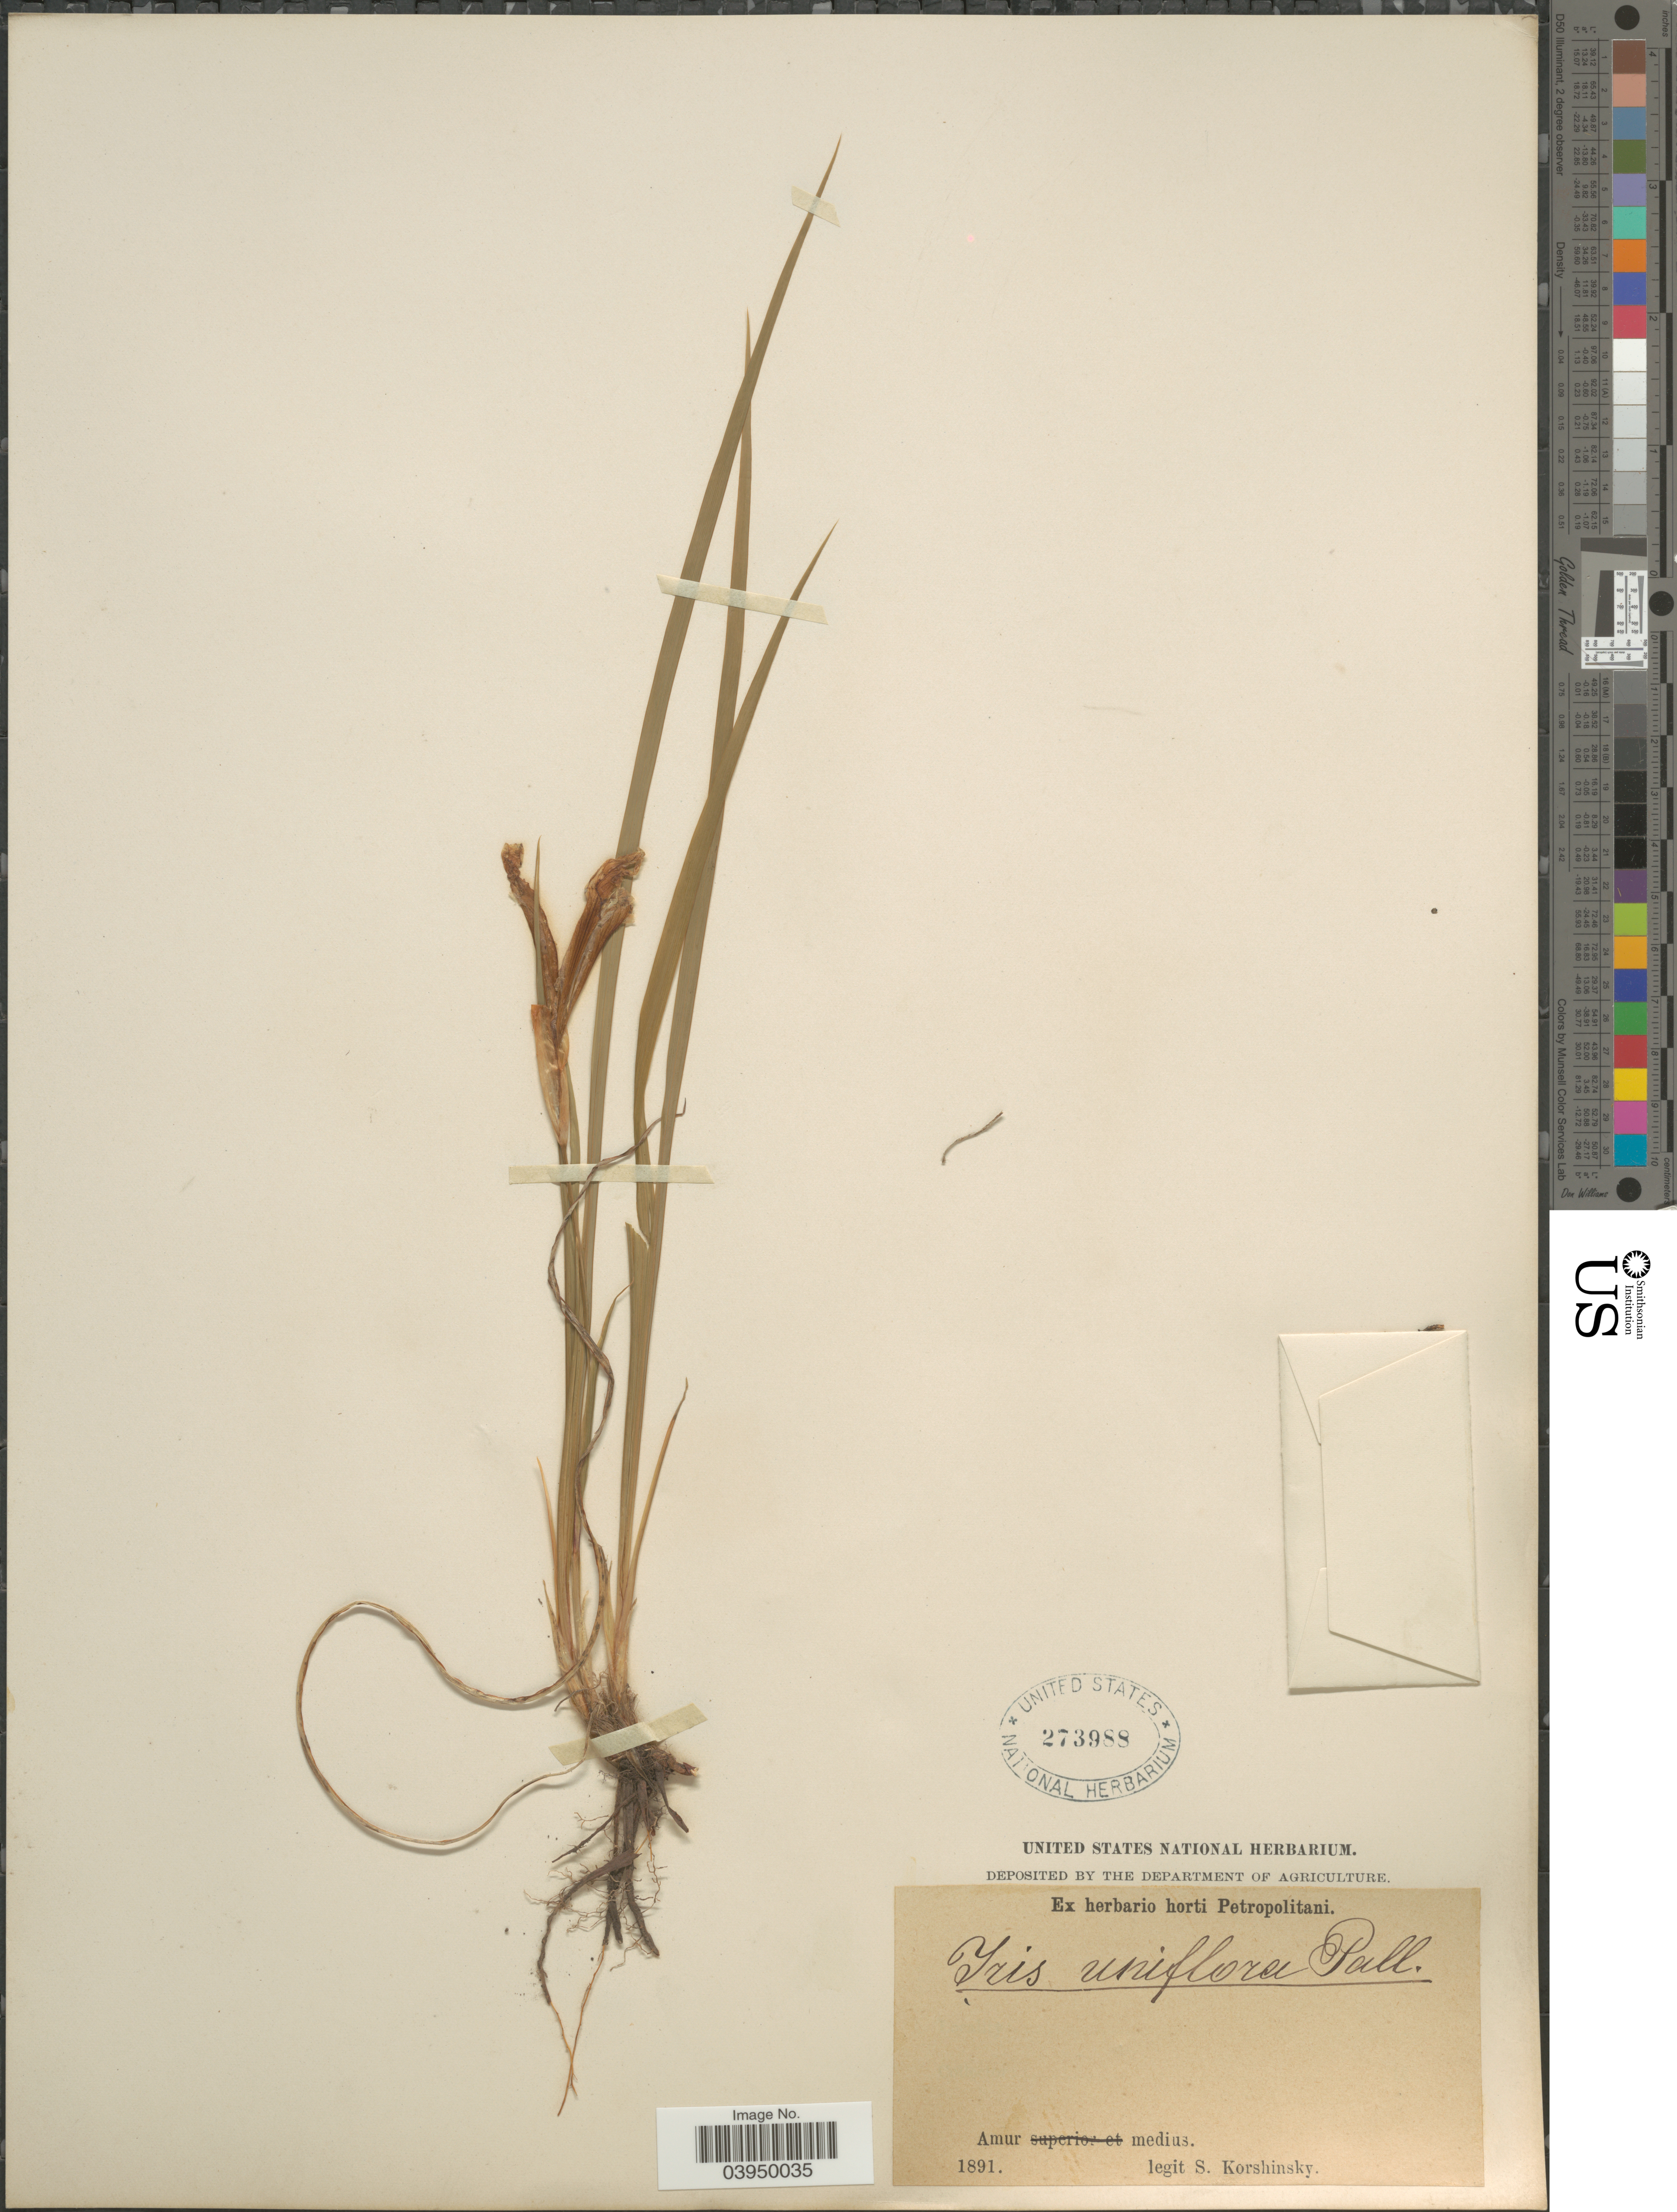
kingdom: Plantae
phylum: Tracheophyta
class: Liliopsida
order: Asparagales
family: Iridaceae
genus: Iris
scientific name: Iris uniflora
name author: Pall. ex Link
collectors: S. I. Korshinsky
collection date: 1891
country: Russian Federation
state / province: Amur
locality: Amur medius.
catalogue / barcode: US 273988